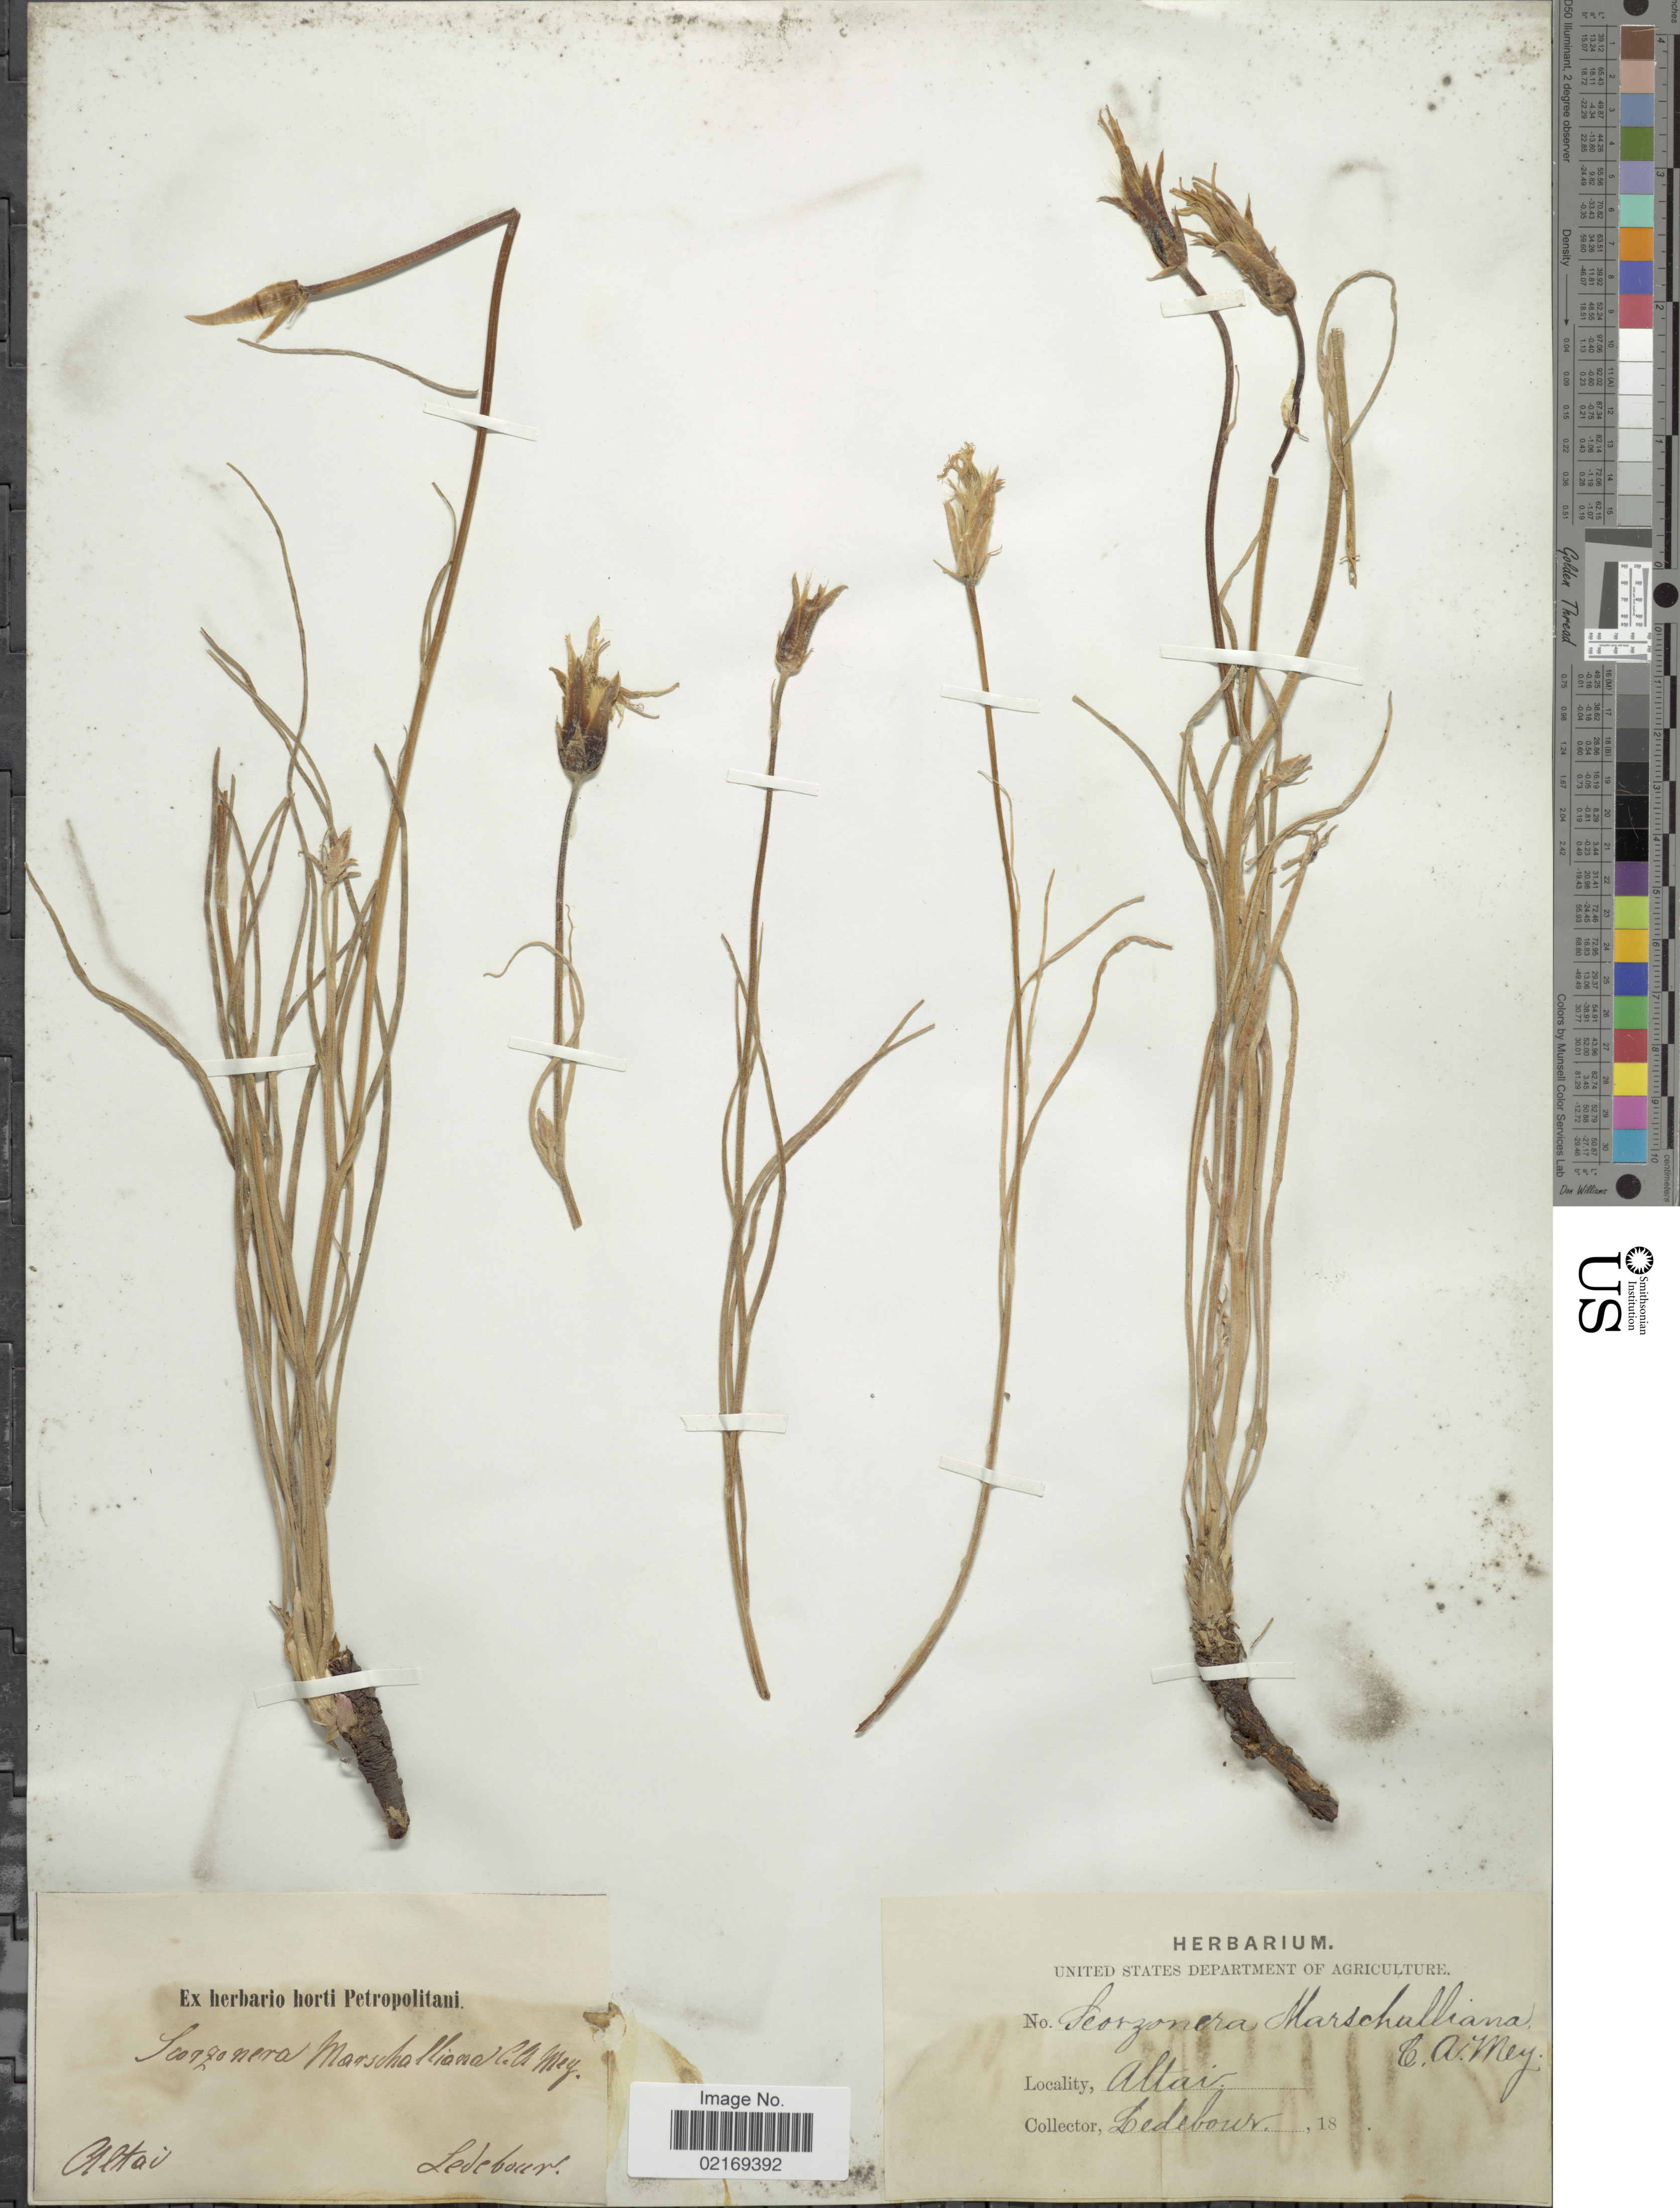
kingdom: Plantae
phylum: Tracheophyta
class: Magnoliopsida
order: Asterales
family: Asteraceae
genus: Scorzonera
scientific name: Scorzonera stricta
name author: Hornem.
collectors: Ledebour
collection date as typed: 18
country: Russian Federation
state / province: Altai Republic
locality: Altai.